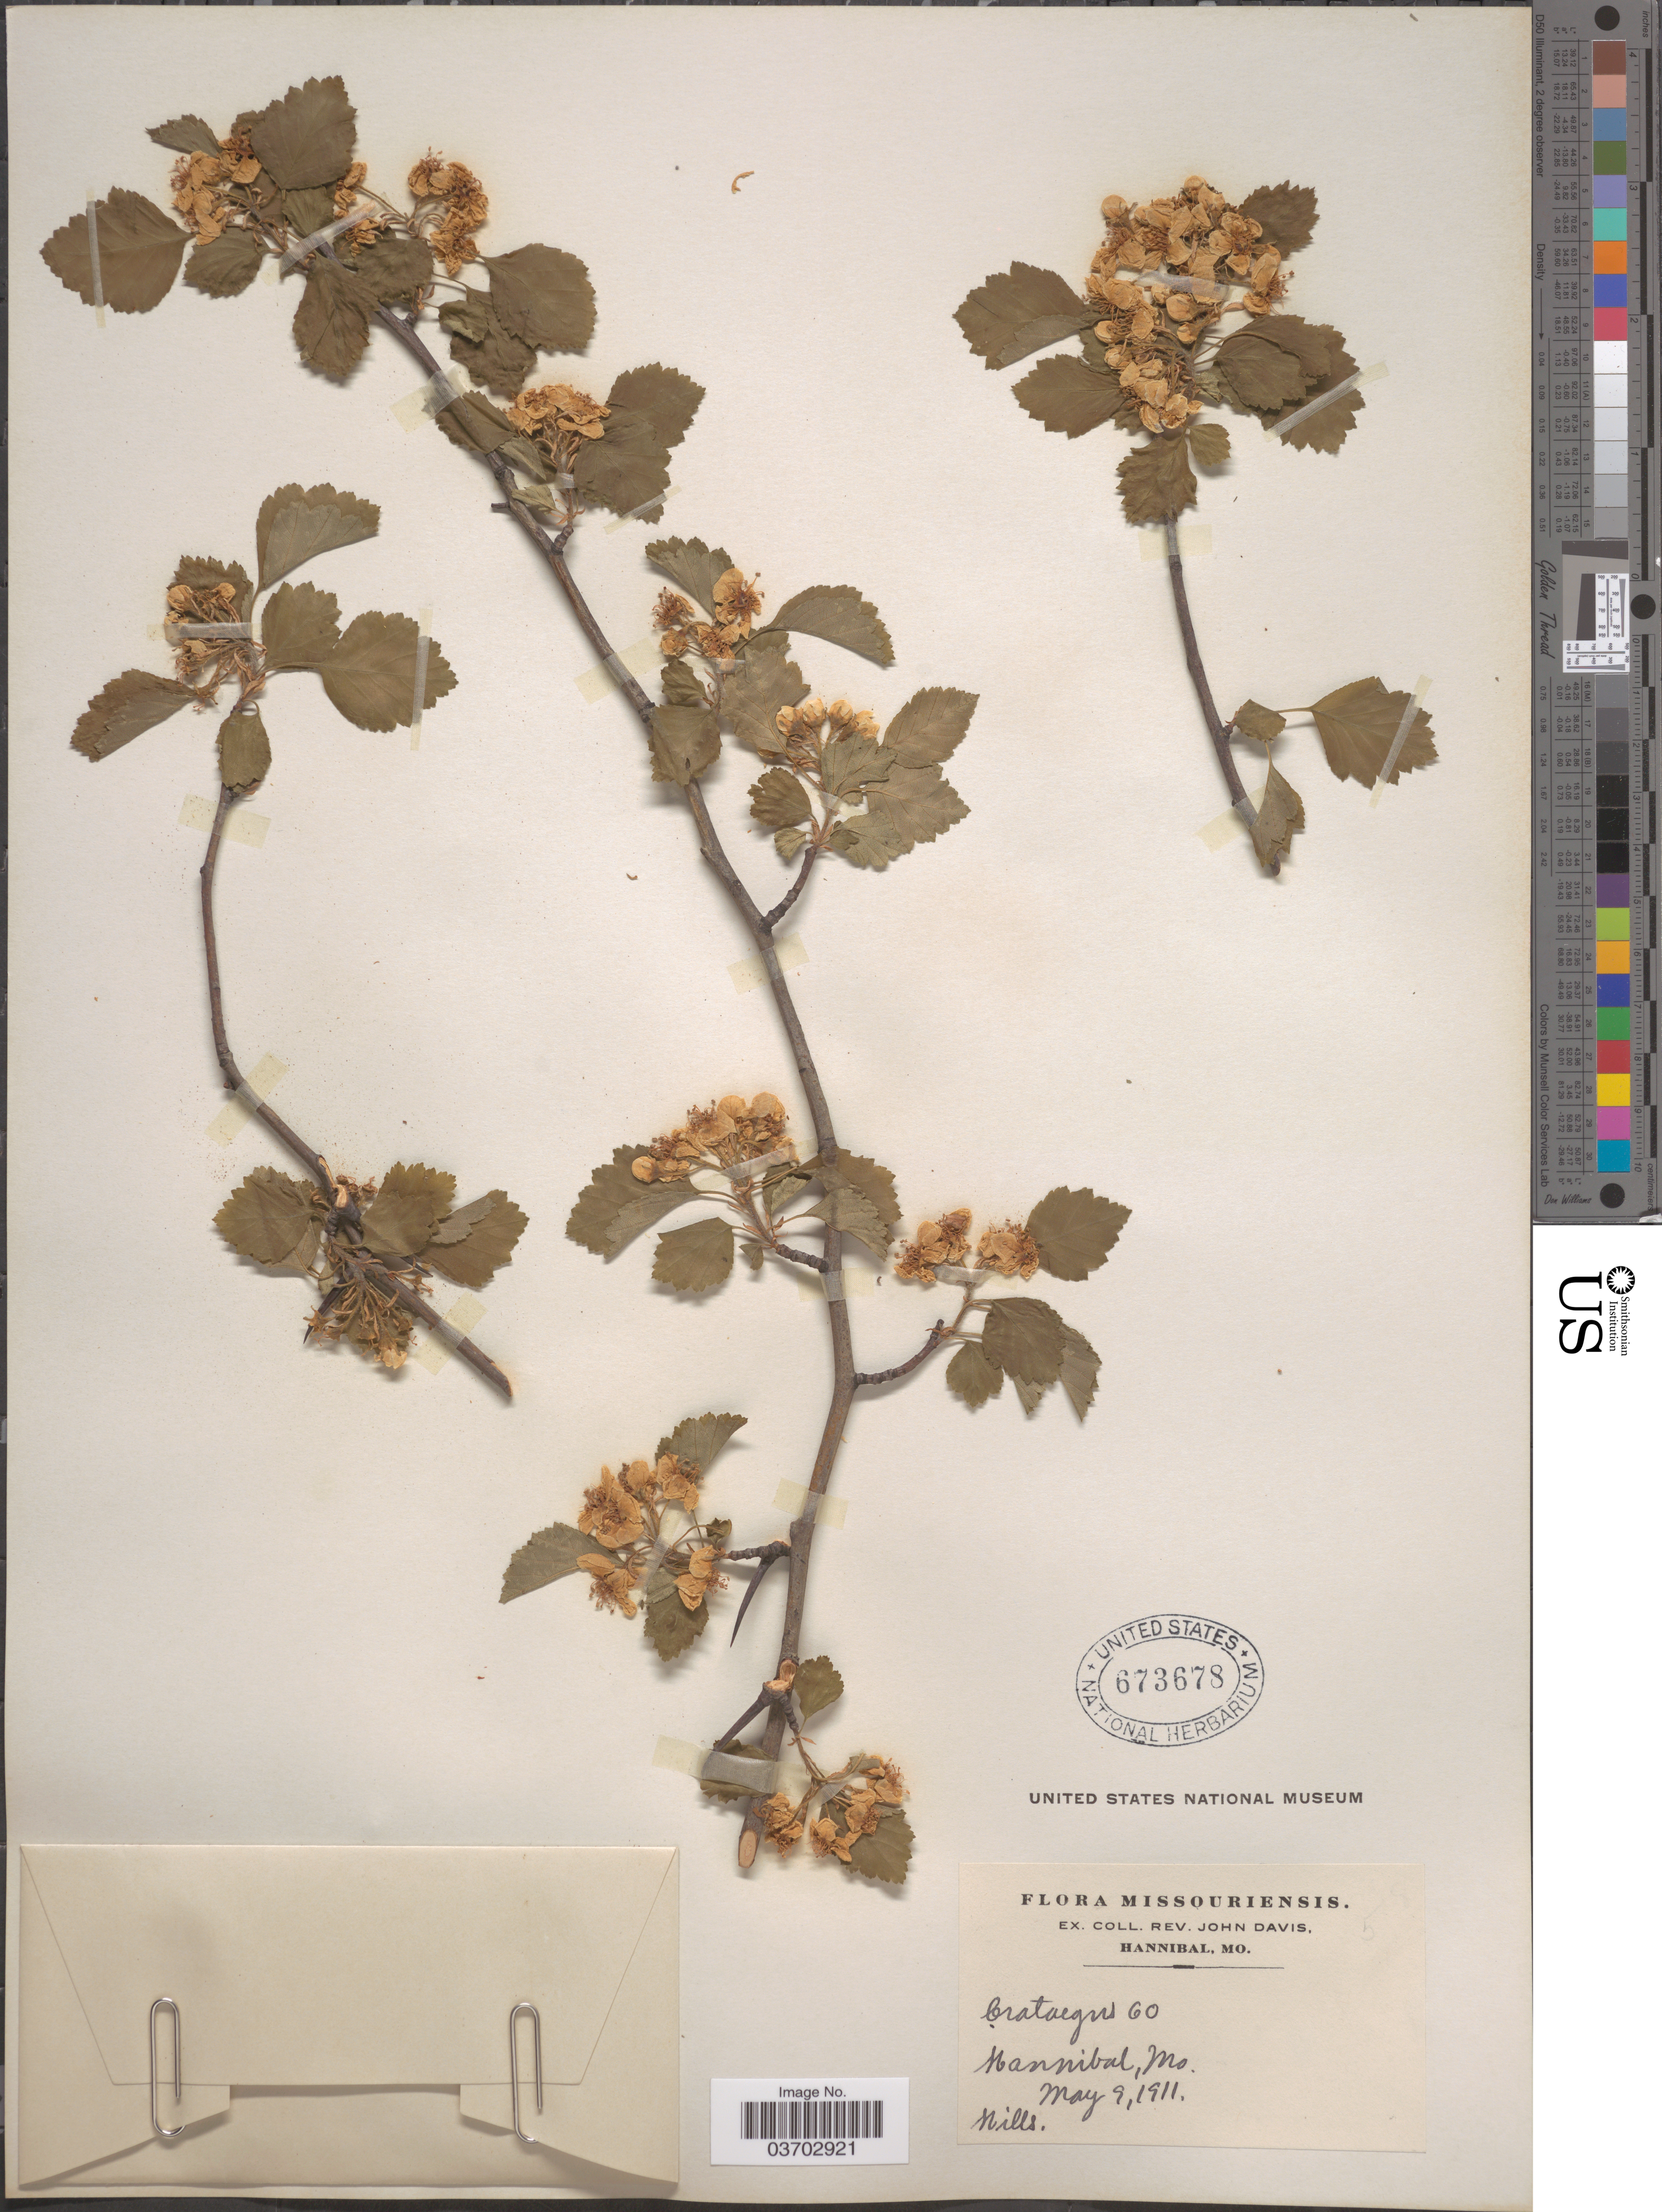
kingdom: Plantae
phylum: Tracheophyta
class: Magnoliopsida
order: Rosales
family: Rosaceae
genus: Crataegus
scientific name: Crataegus sp.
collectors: J. Davis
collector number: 60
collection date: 1911-05-09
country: United States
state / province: Missouri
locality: Hannibal.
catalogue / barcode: US 673678